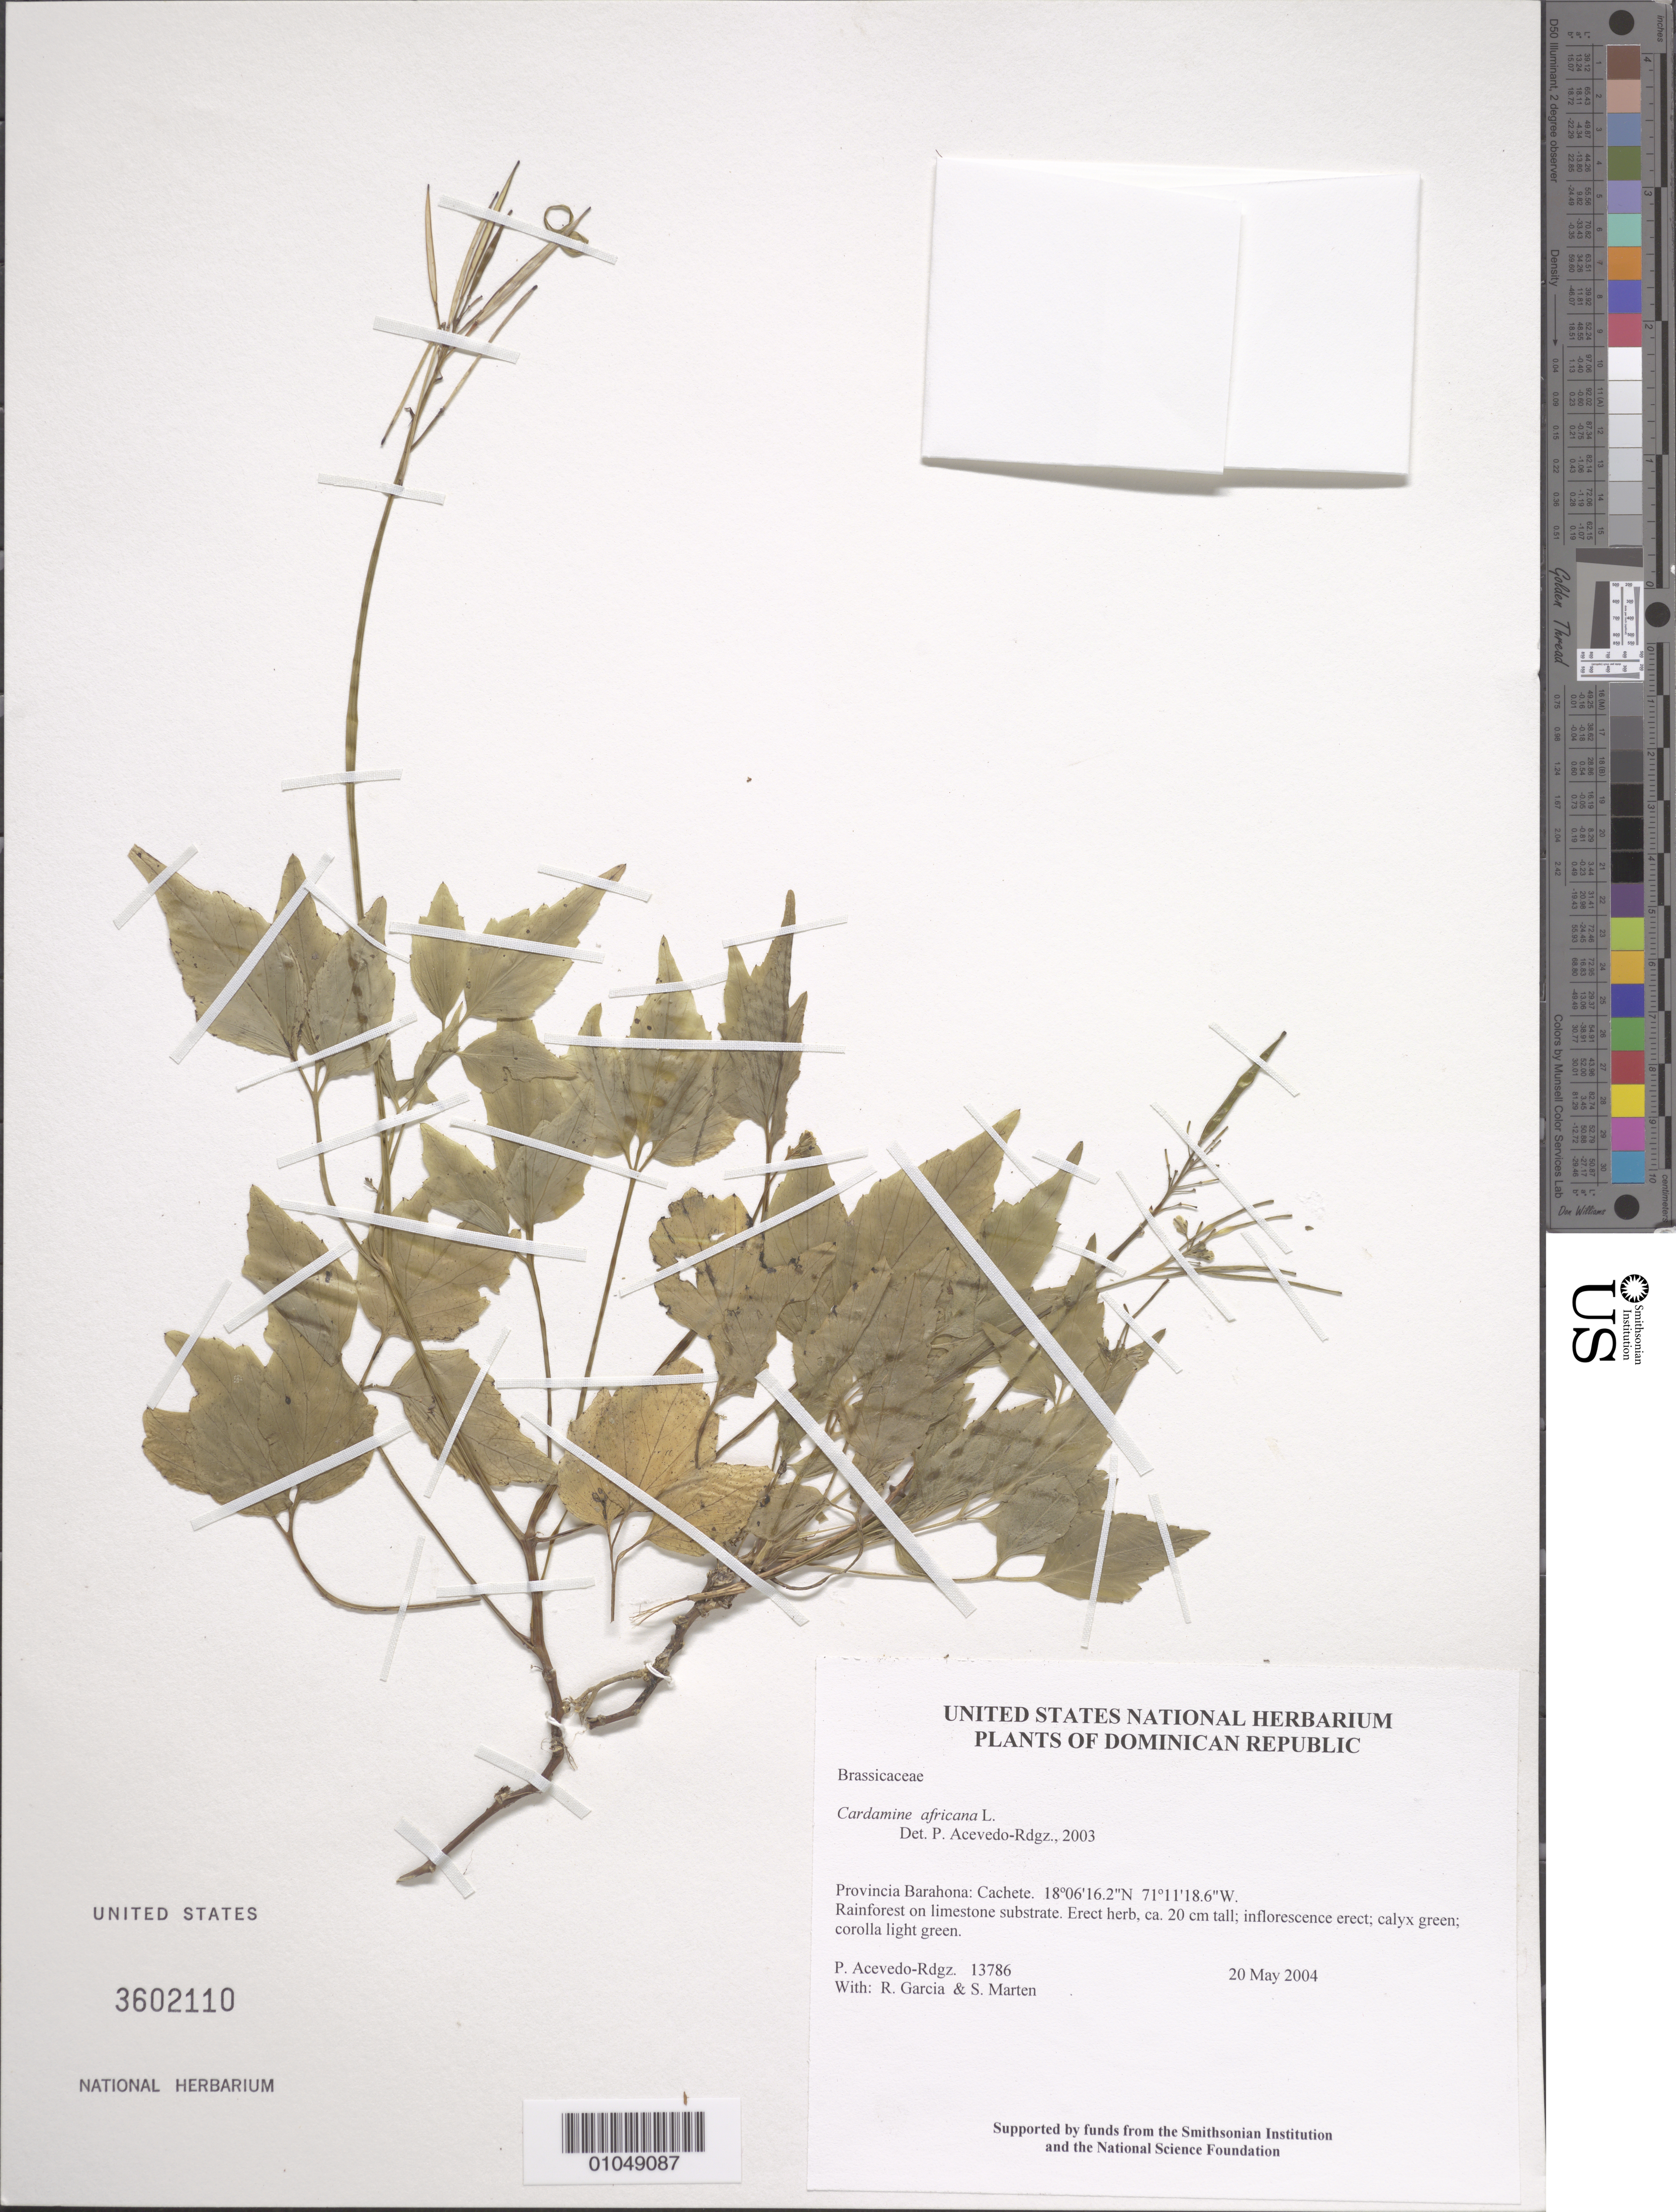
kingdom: Plantae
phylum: Tracheophyta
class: Magnoliopsida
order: Brassicales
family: Brassicaceae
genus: Cardamine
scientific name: Cardamine africana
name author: L.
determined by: Acevedo-Rodríguez, P., (BOT), Smithsonian Institution - National Museum of Natural History (UNITED STATES)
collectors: P. Acevedo-Rodr., R. G. García & S. Marten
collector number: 13786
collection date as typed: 20 May 2004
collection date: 2004-05-20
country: Dominican Republic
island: Hispaniola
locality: Provincia Barahona: Cachete.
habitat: Rainforest on limestone substrate.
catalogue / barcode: US 3602110